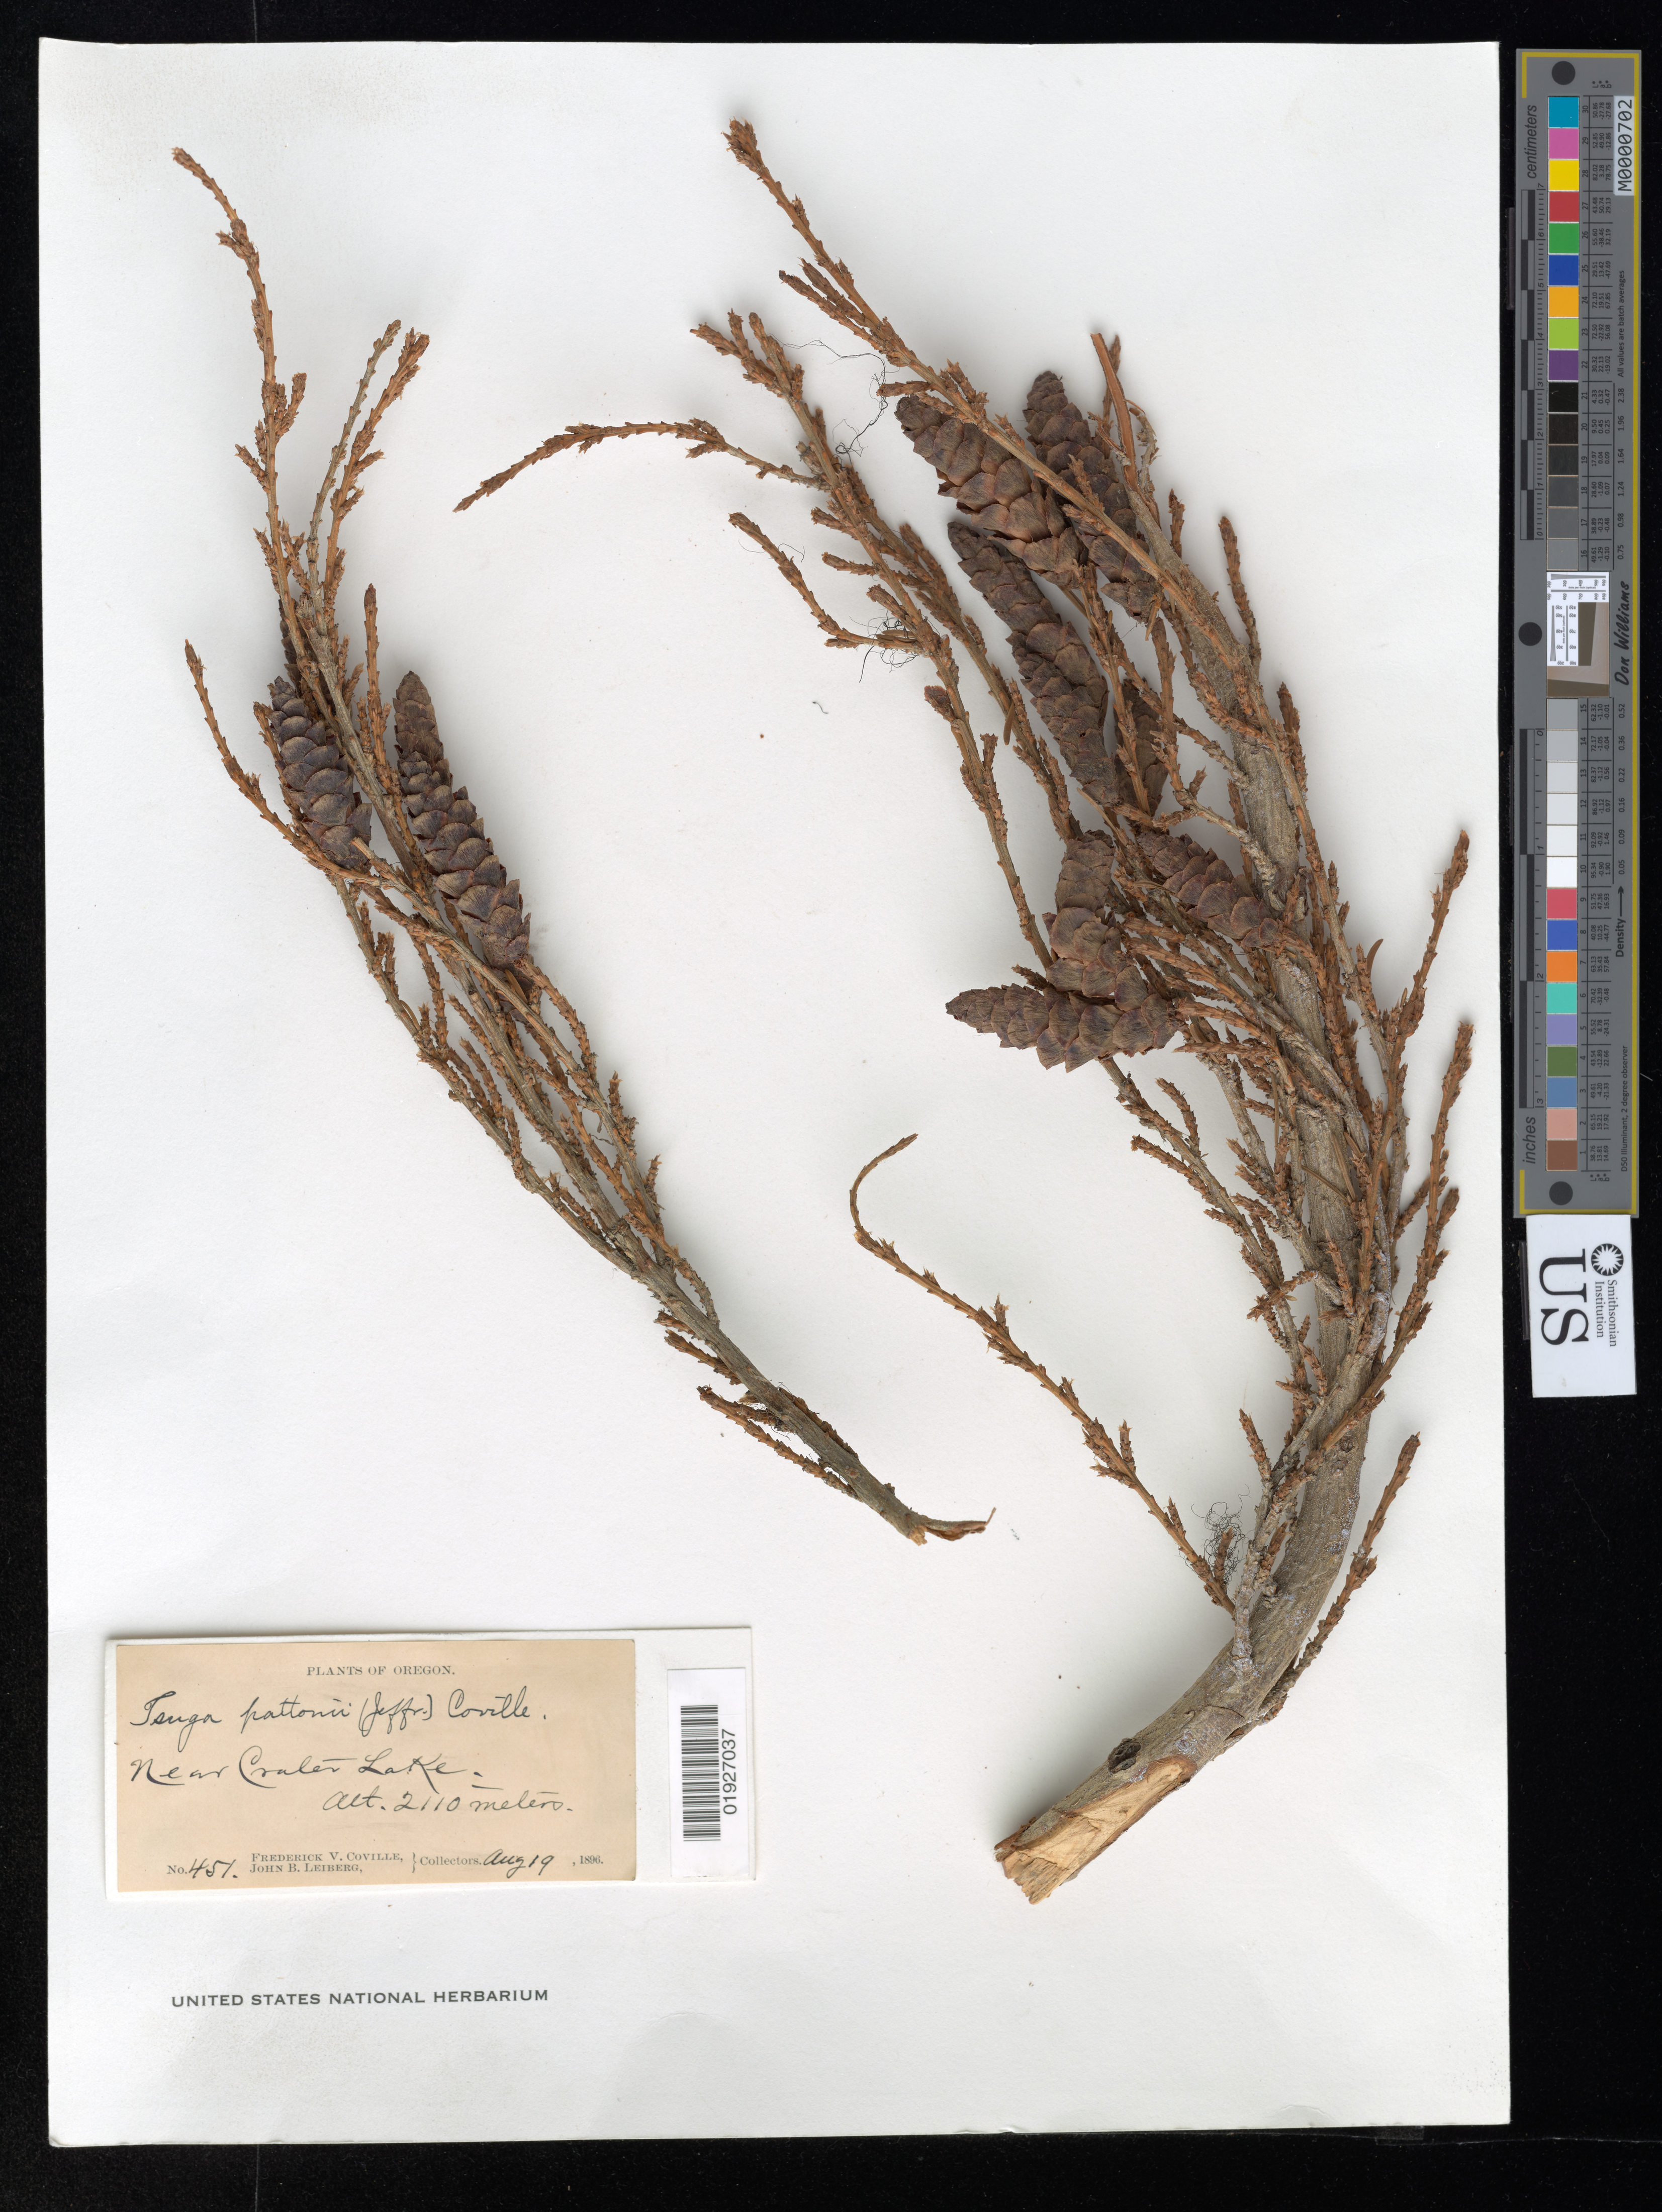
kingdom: Plantae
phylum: Tracheophyta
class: Pinopsida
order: Pinales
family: Pinaceae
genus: Tsuga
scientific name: Tsuga mertensiana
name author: (Bong.) Carrière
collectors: F. V. Coville & J. Leiberg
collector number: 451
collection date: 1896-08-19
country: United States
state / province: Oregon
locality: Near Crater Lake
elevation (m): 2110